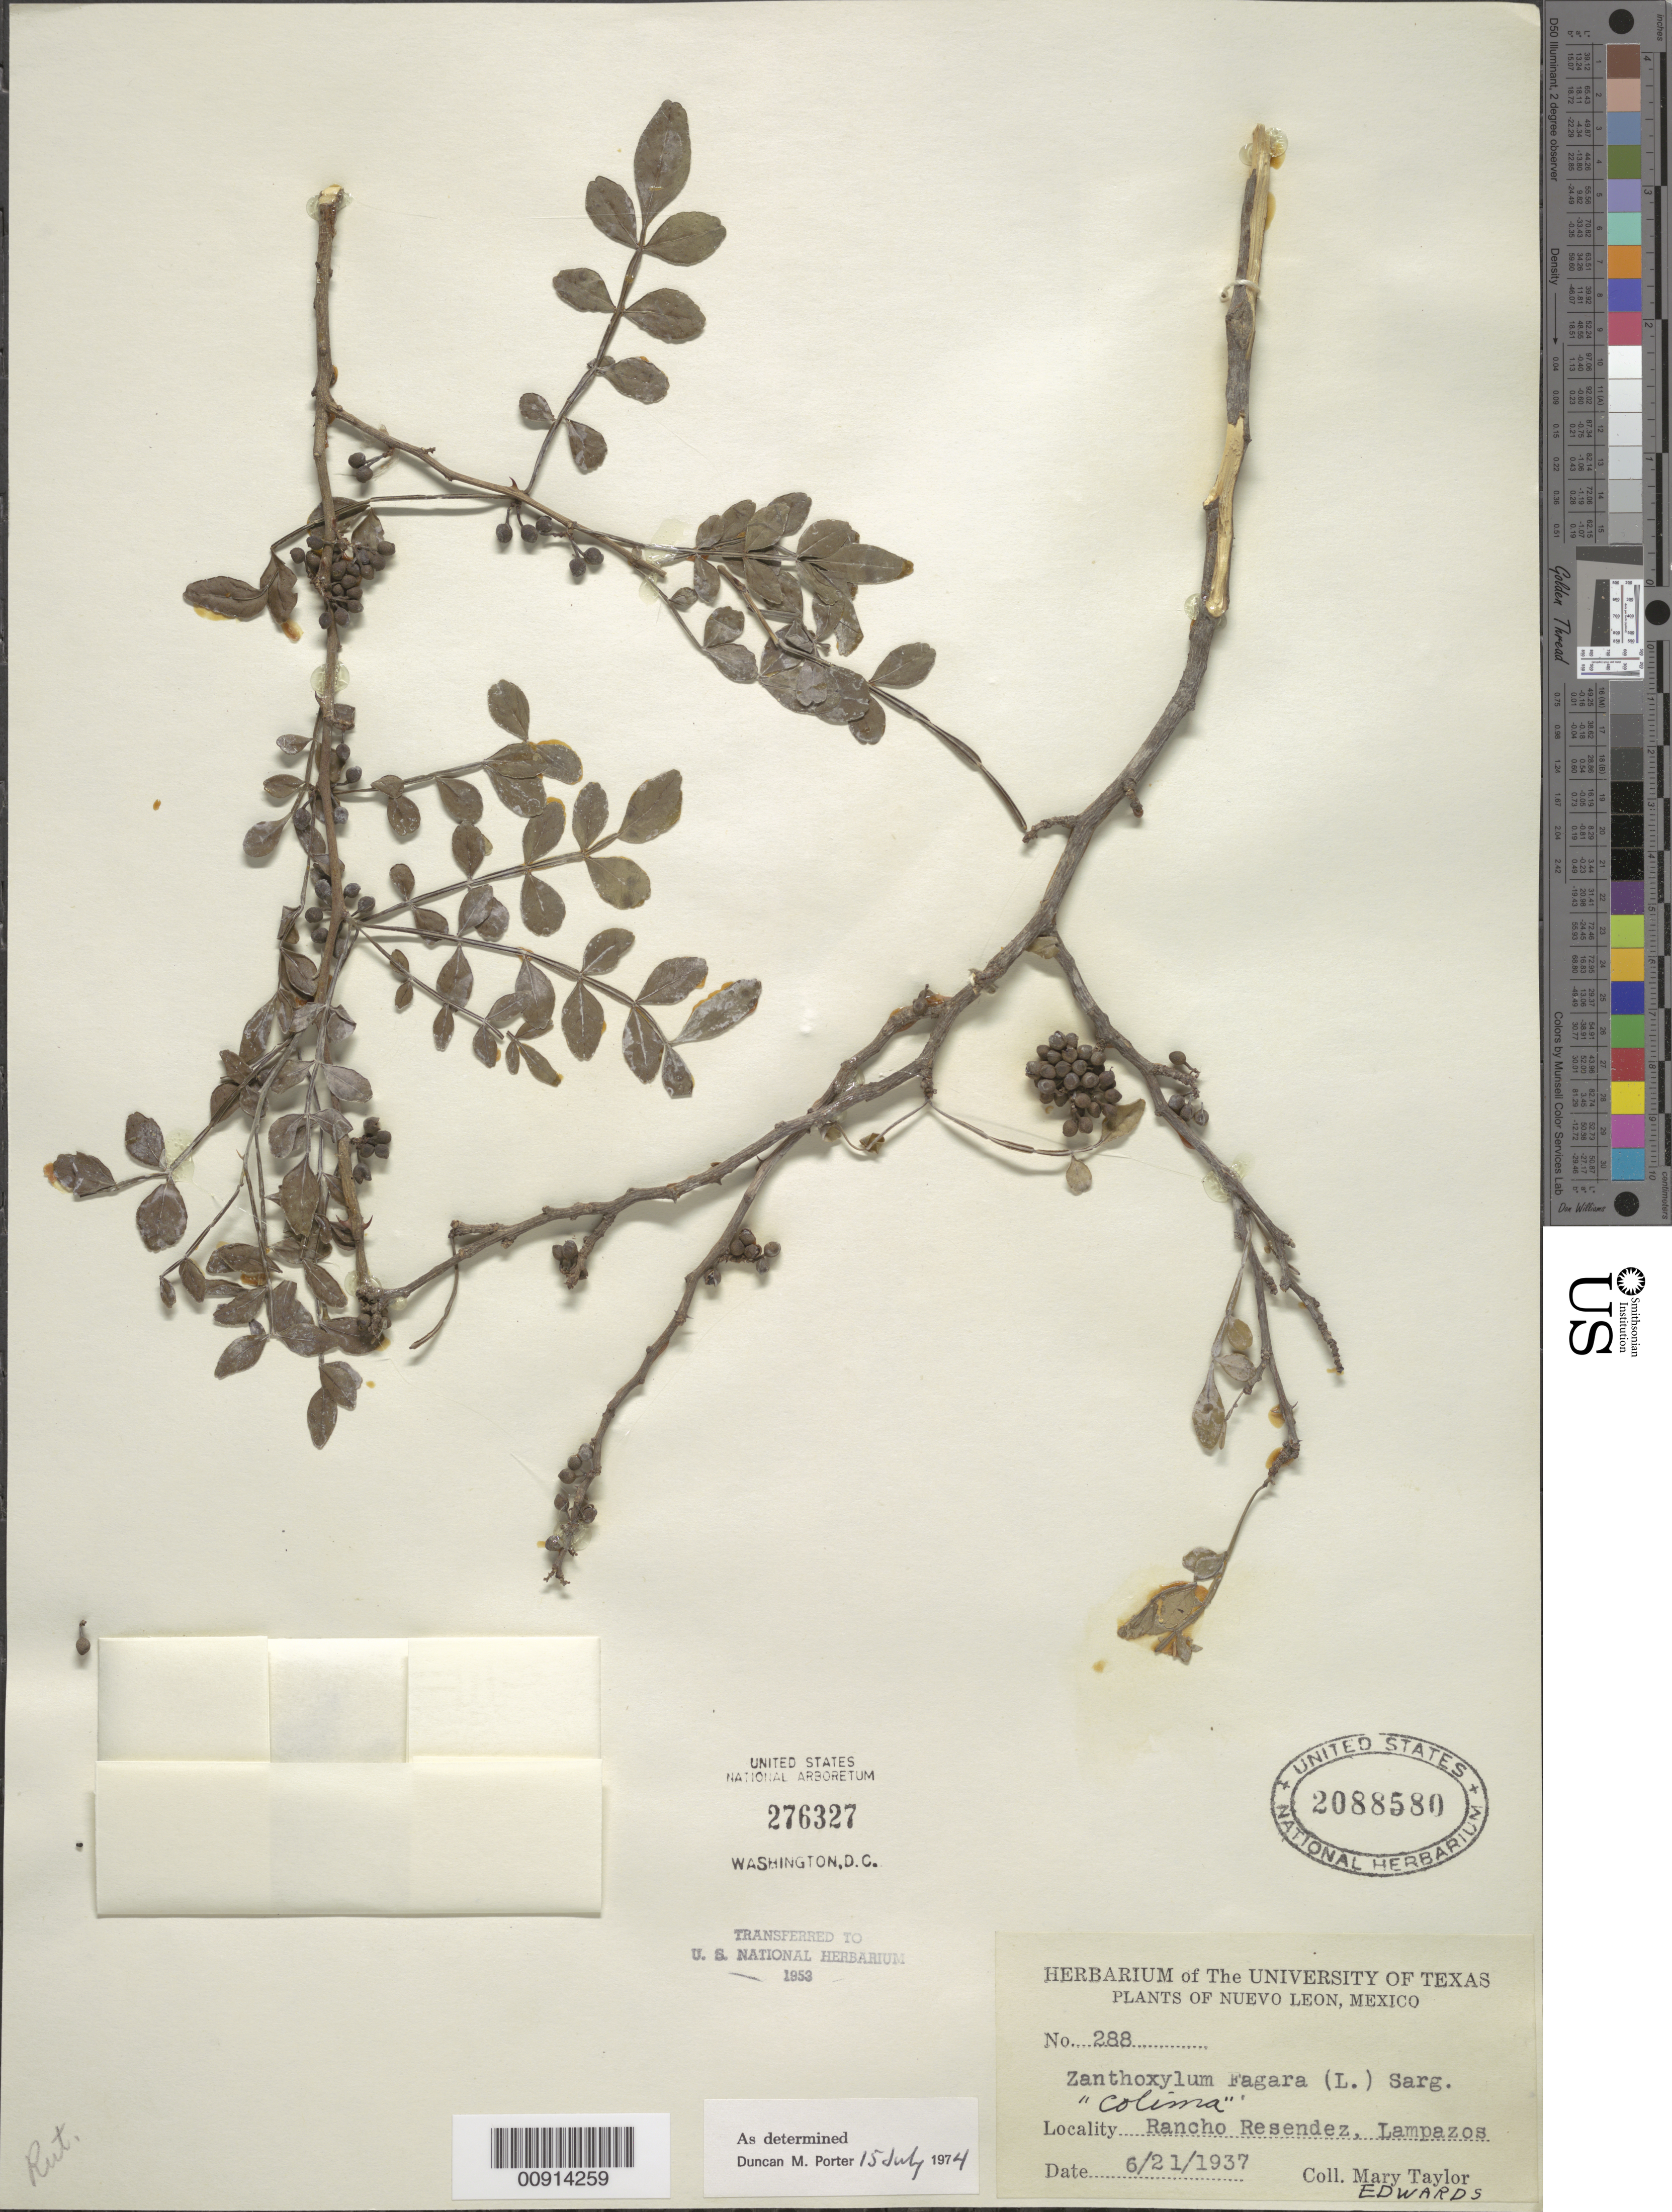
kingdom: Plantae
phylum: Tracheophyta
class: Magnoliopsida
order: Sapindales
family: Rutaceae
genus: Zanthoxylum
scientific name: Zanthoxylum fagara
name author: (L.) Sarg.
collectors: M. Edwards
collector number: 288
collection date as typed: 21 Jun 1937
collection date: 1937-06-21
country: Mexico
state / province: Nuevo León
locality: Nuevo León: Rancho Resendez, Lampazos.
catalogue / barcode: US 2088580